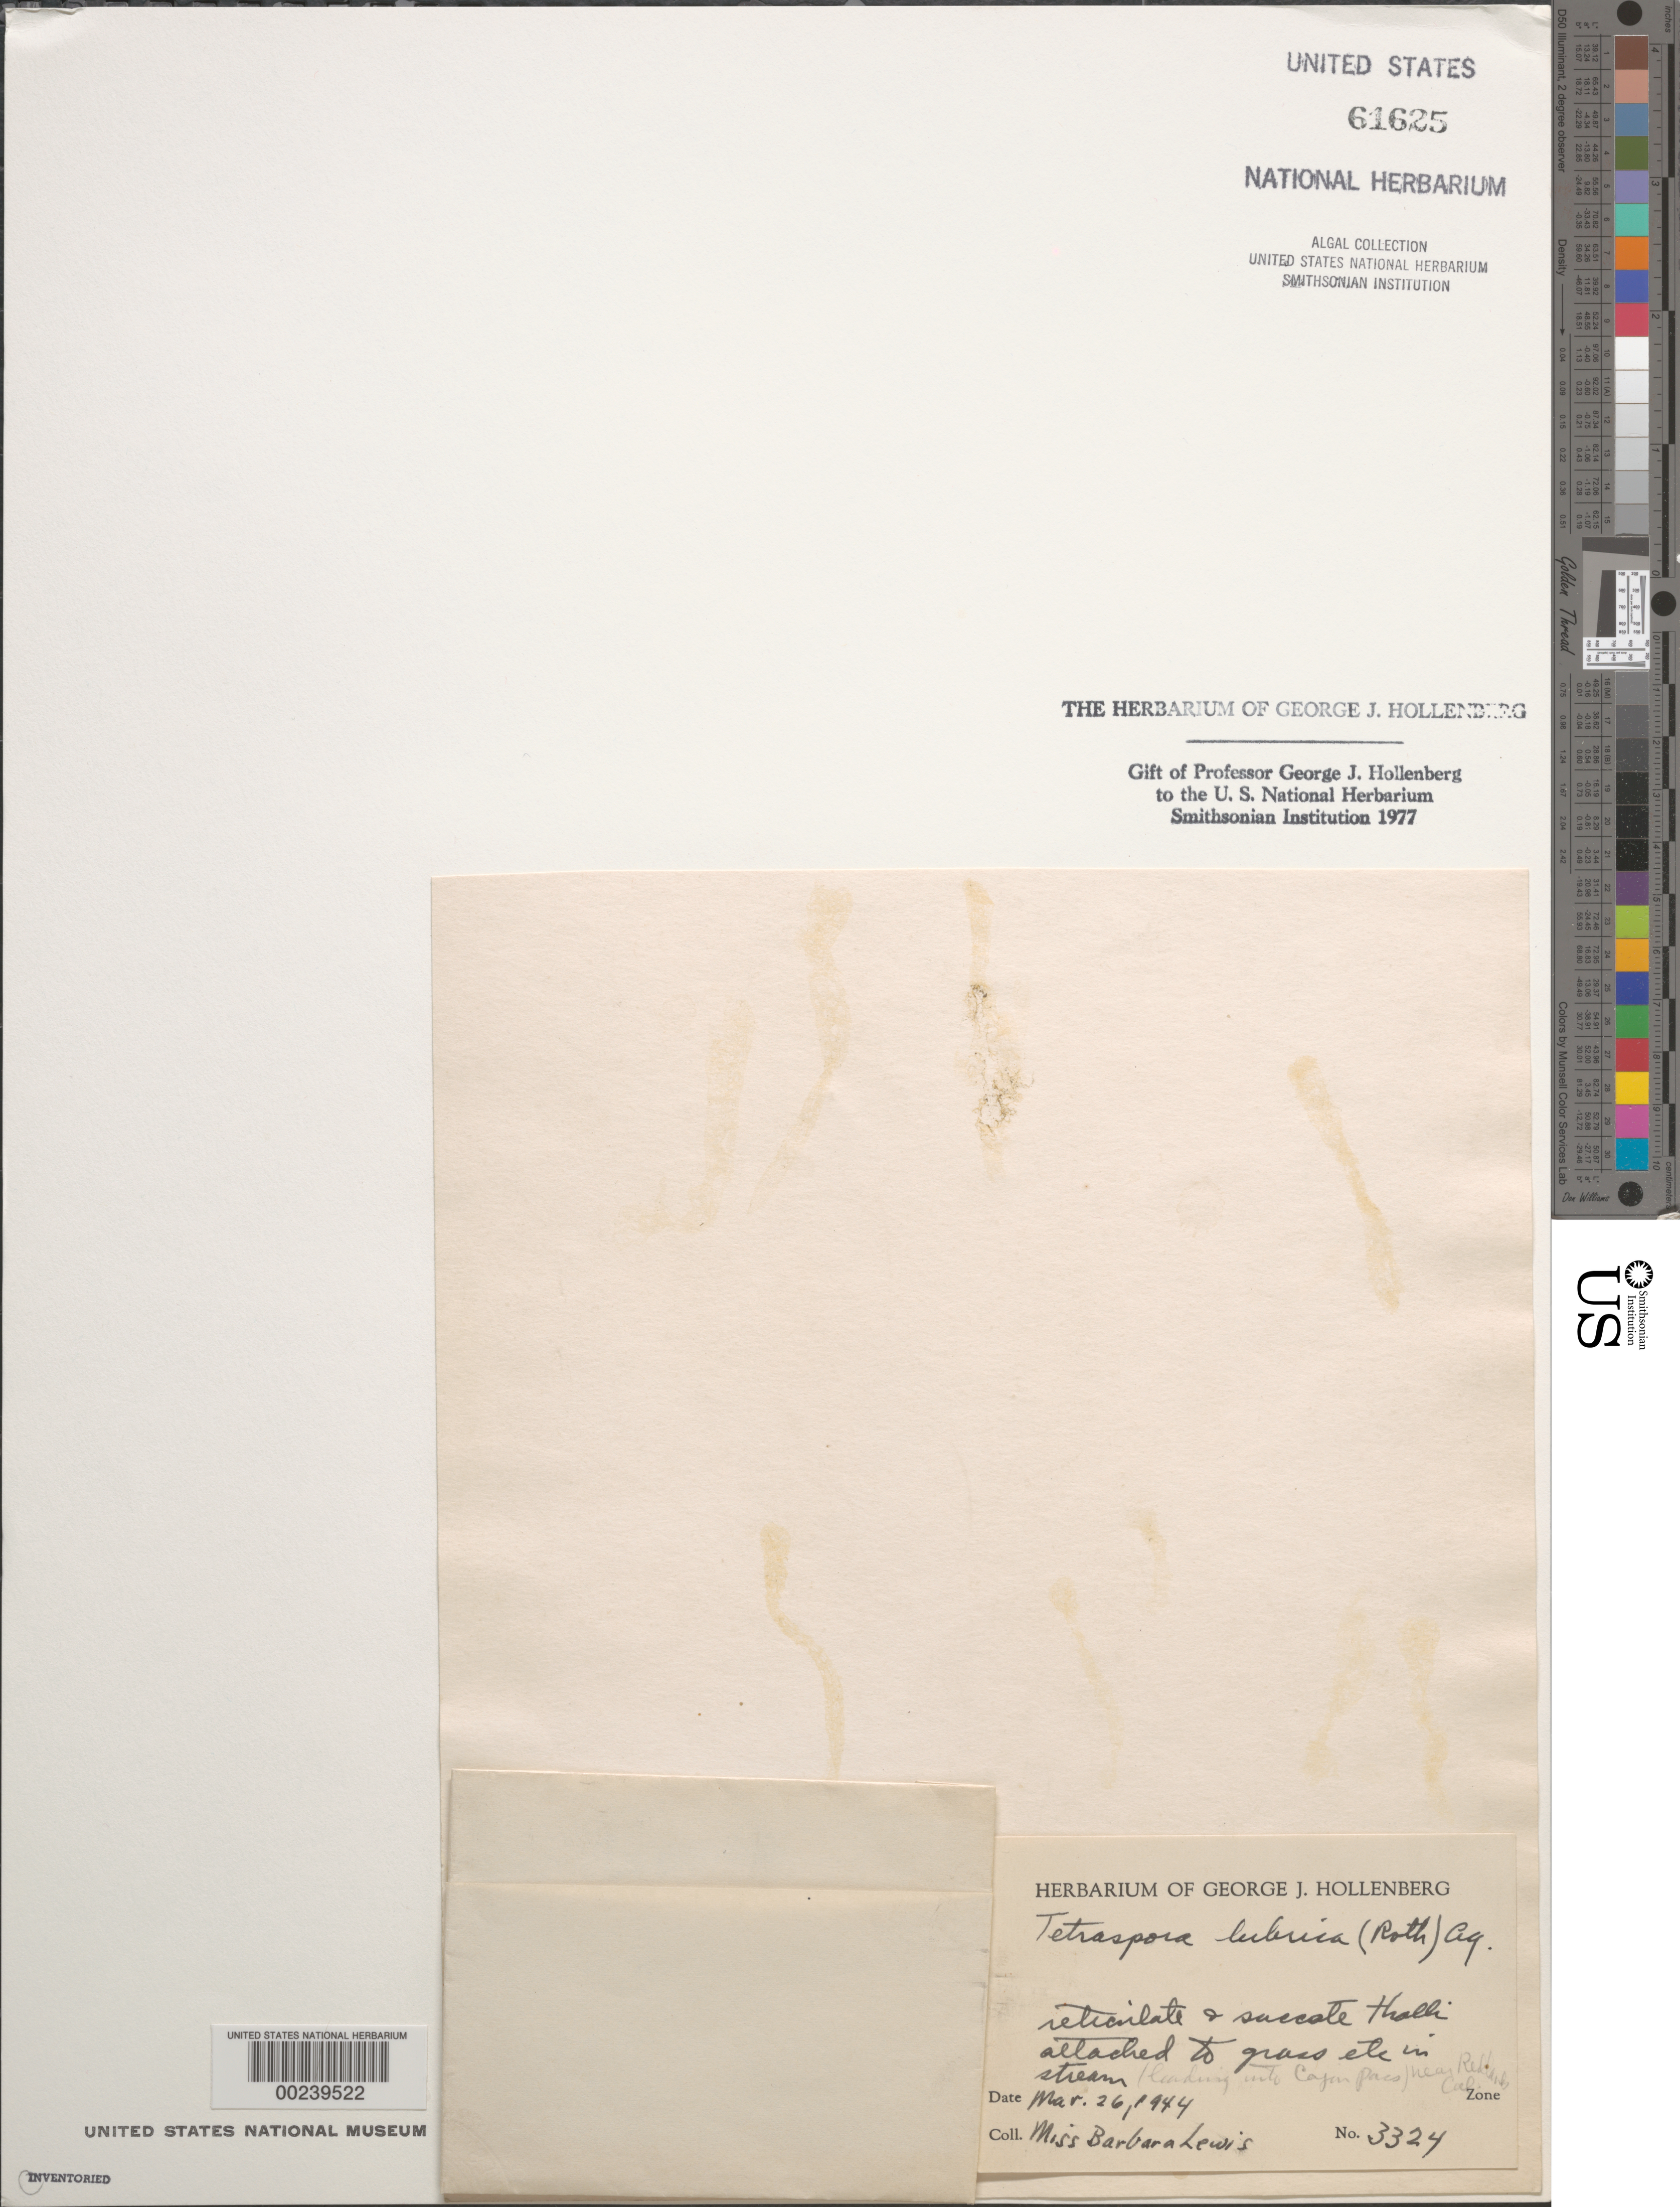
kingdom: Plantae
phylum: Chlorophyta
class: Chlorophyceae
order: Tetrasporales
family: Tetrasporaceae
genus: Tetraspora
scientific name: Tetraspora lubrica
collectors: B. A. Lewis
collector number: GJH 3324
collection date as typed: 26 Mar 1944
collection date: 1944-03-26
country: United States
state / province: California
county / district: San Bernardino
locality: Cajun Pass near Redlands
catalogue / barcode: US 61625